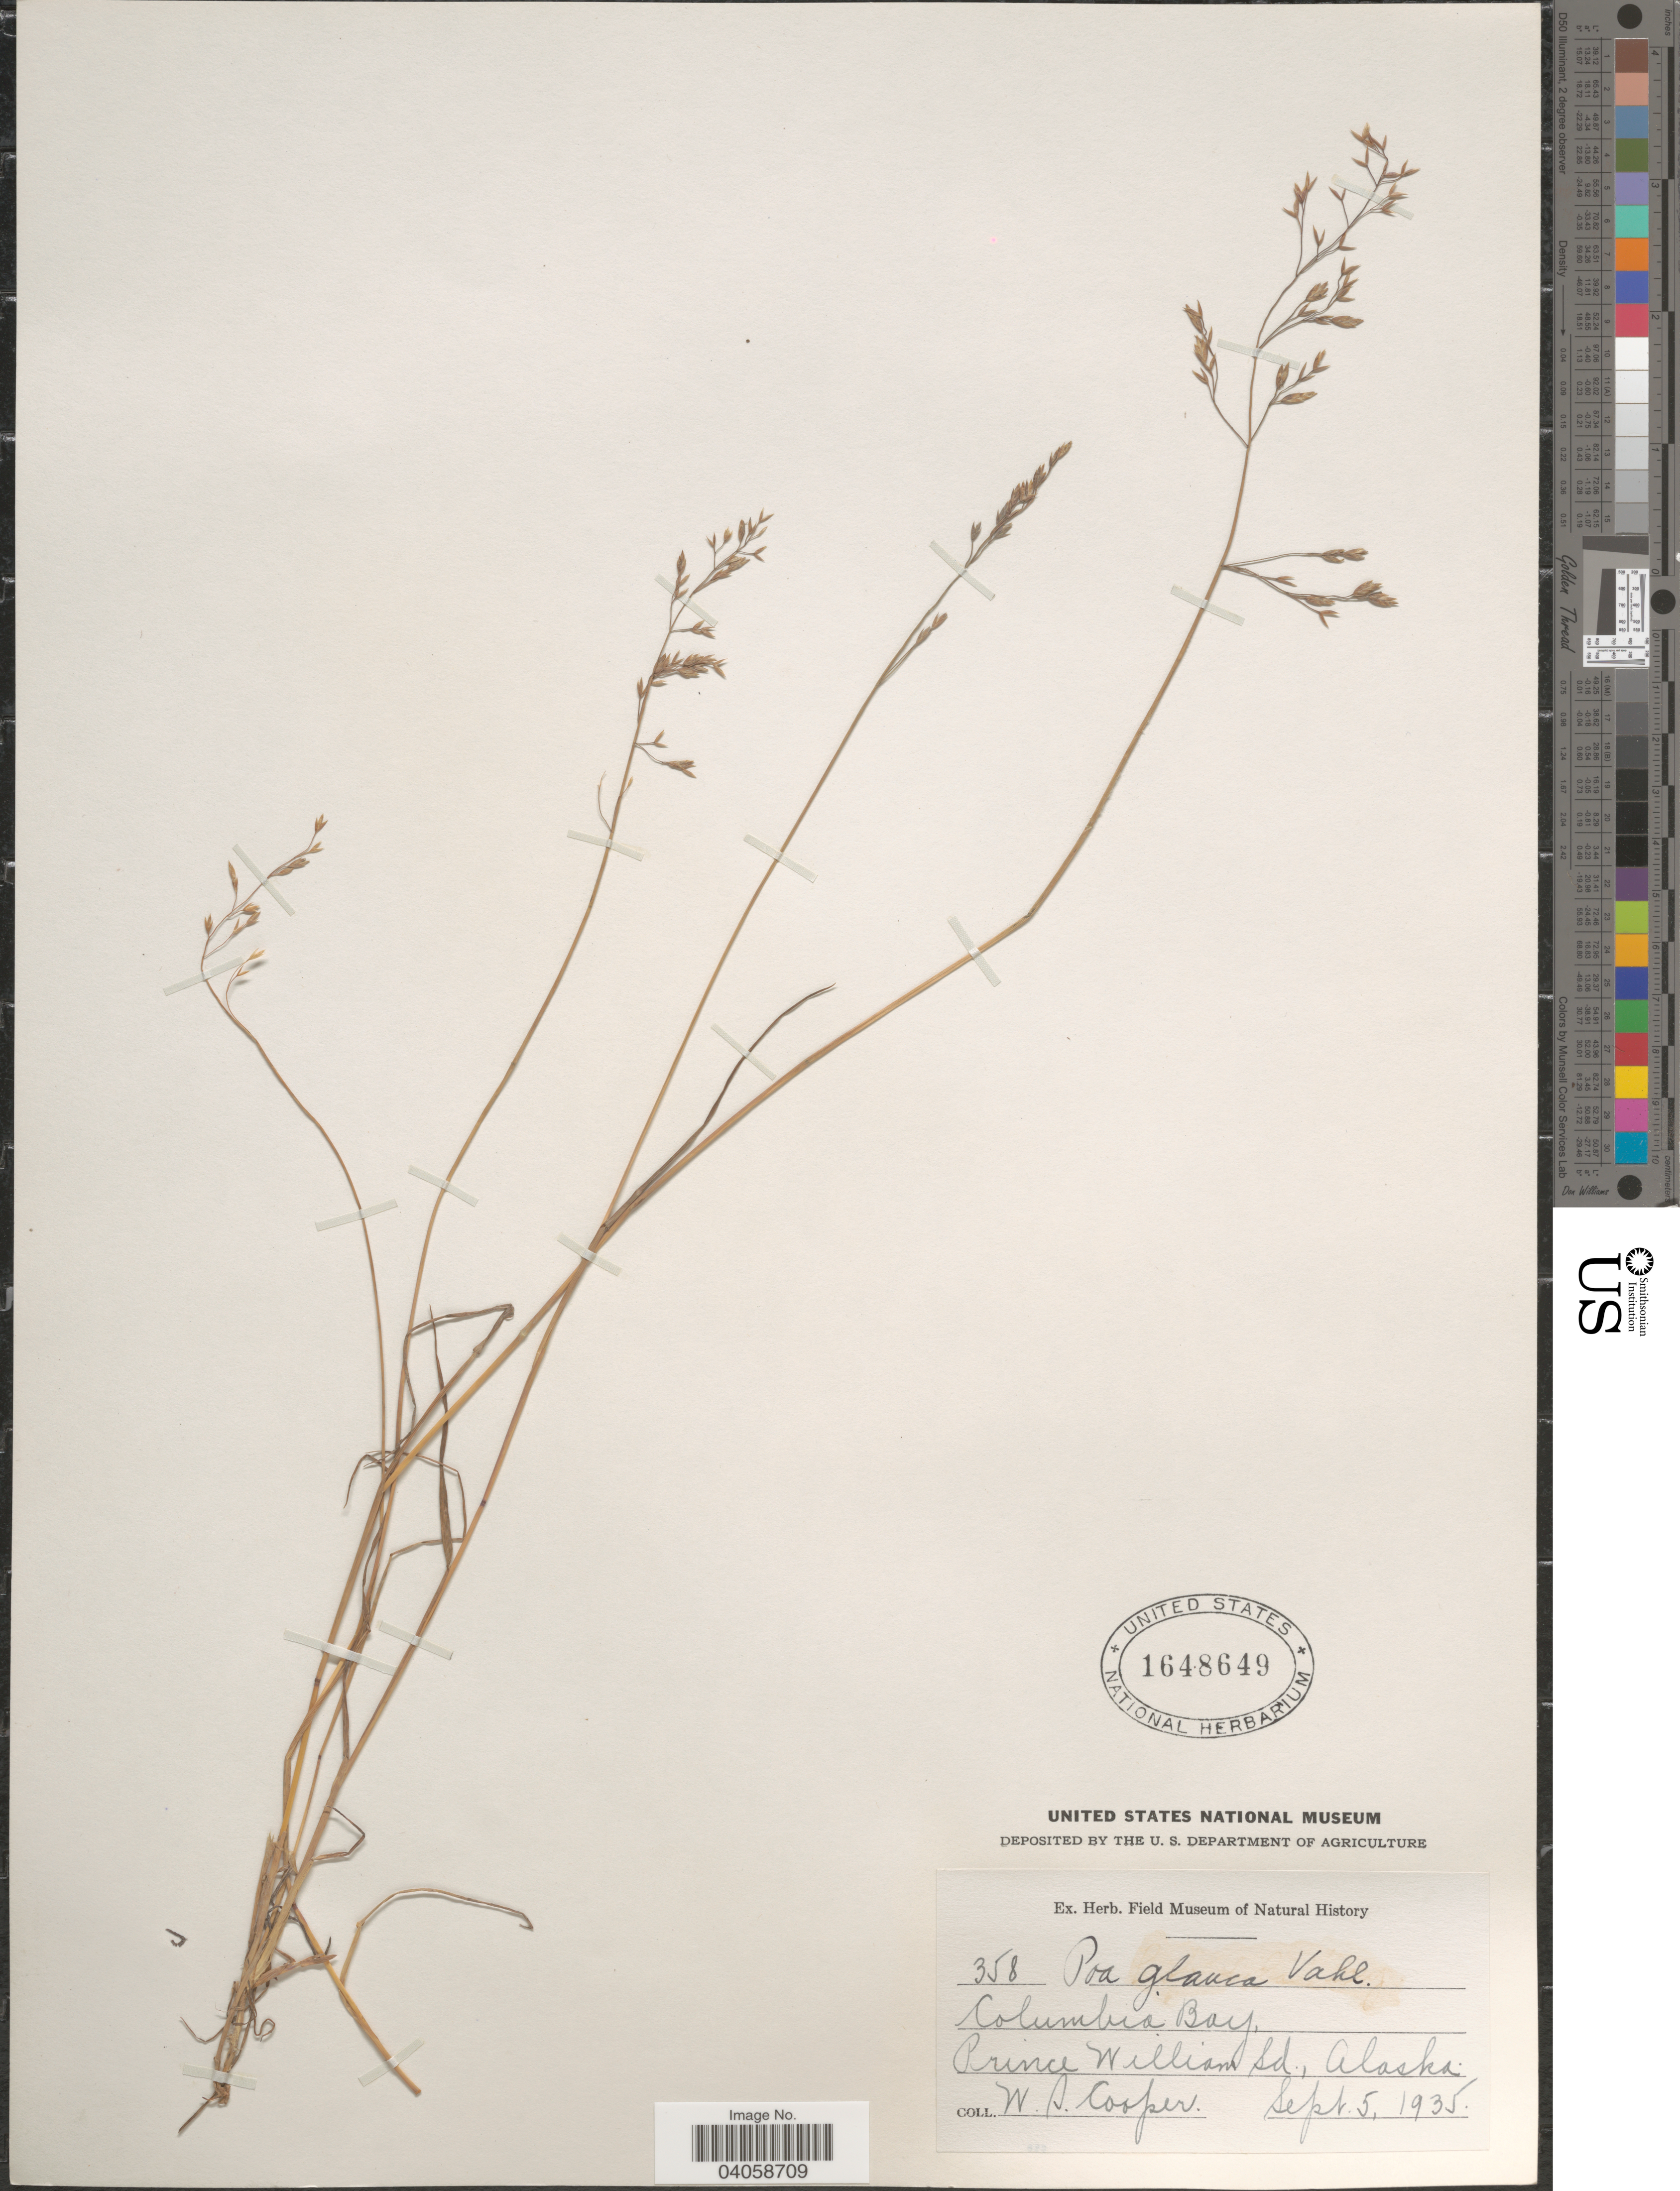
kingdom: Plantae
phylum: Tracheophyta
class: Liliopsida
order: Poales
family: Poaceae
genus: Poa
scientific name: Poa glauca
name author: Vahl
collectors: W. Cooper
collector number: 358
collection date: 1935-09-05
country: United States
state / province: Alaska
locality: Columbia Bay, Prince William Id.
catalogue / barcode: US 1648649